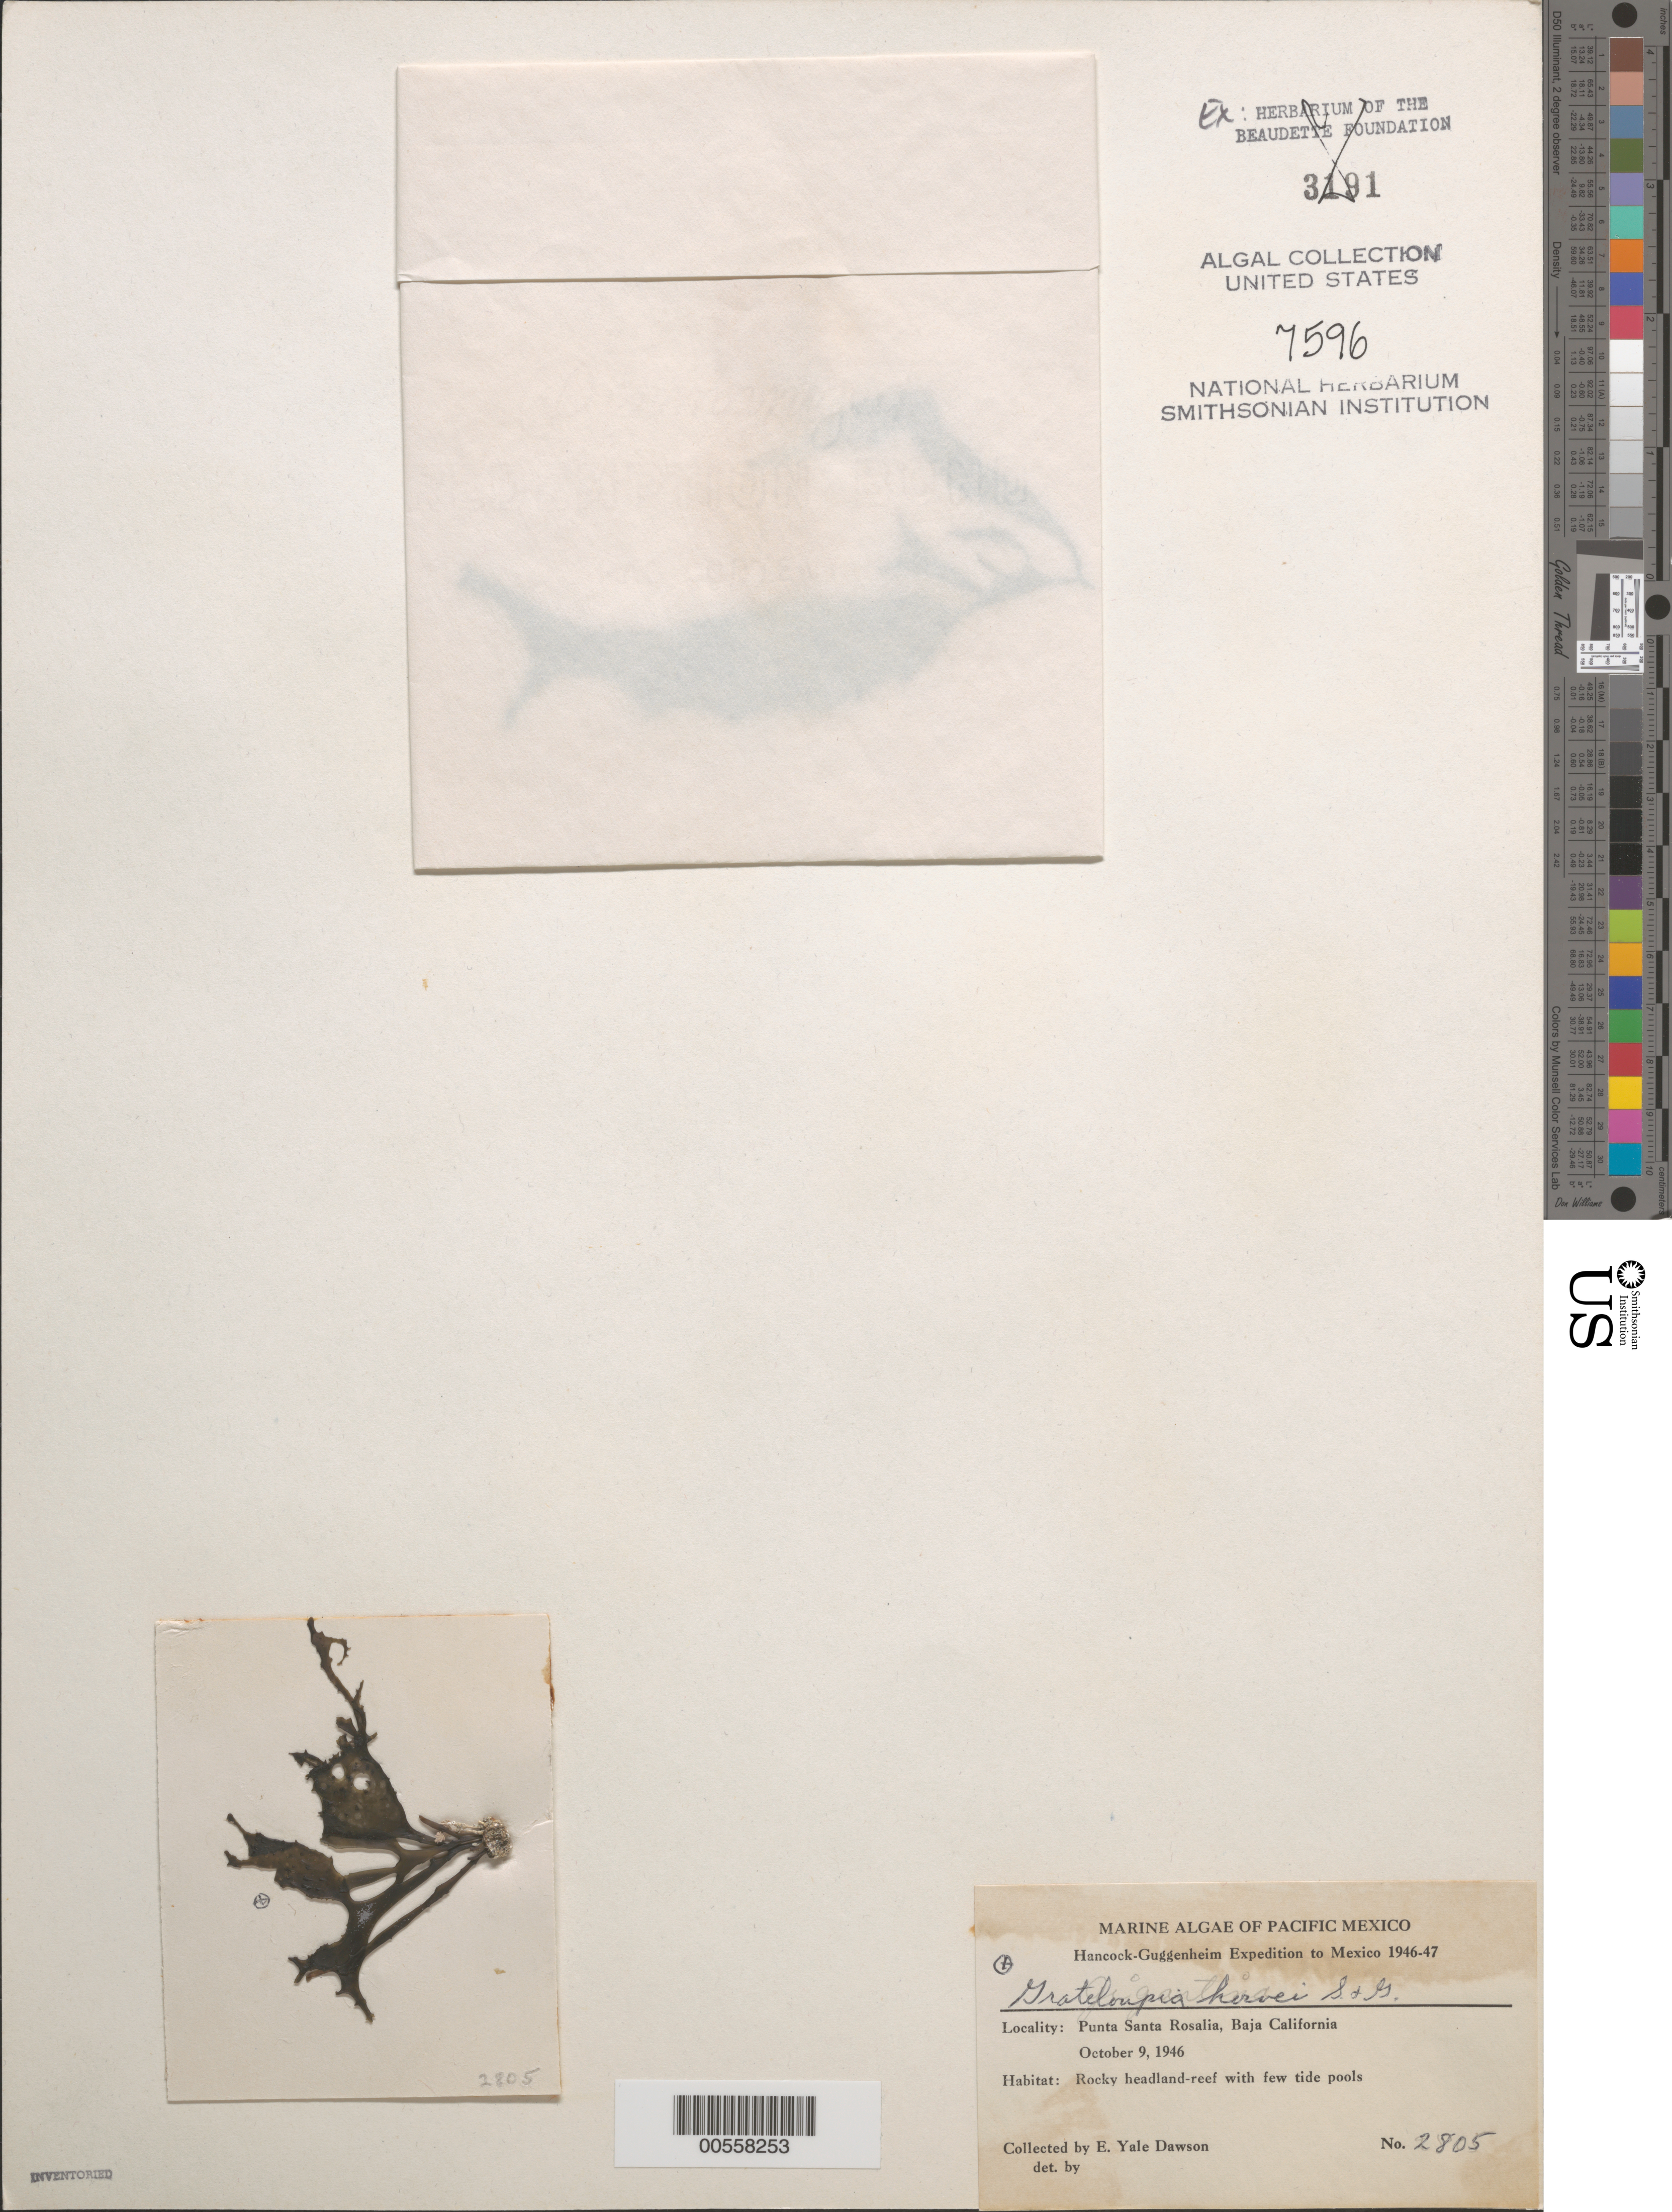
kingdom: Plantae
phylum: Rhodophyta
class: Florideophyceae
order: Halymeniales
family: Halymeniaceae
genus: Grateloupia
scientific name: Grateloupia howeii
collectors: E. Y. Dawson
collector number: EYD 2805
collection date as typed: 09 Oct 1946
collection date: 1946-10-09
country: Mexico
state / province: Baja California Sur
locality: Punta Santa Rosalia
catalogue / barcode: US 7596